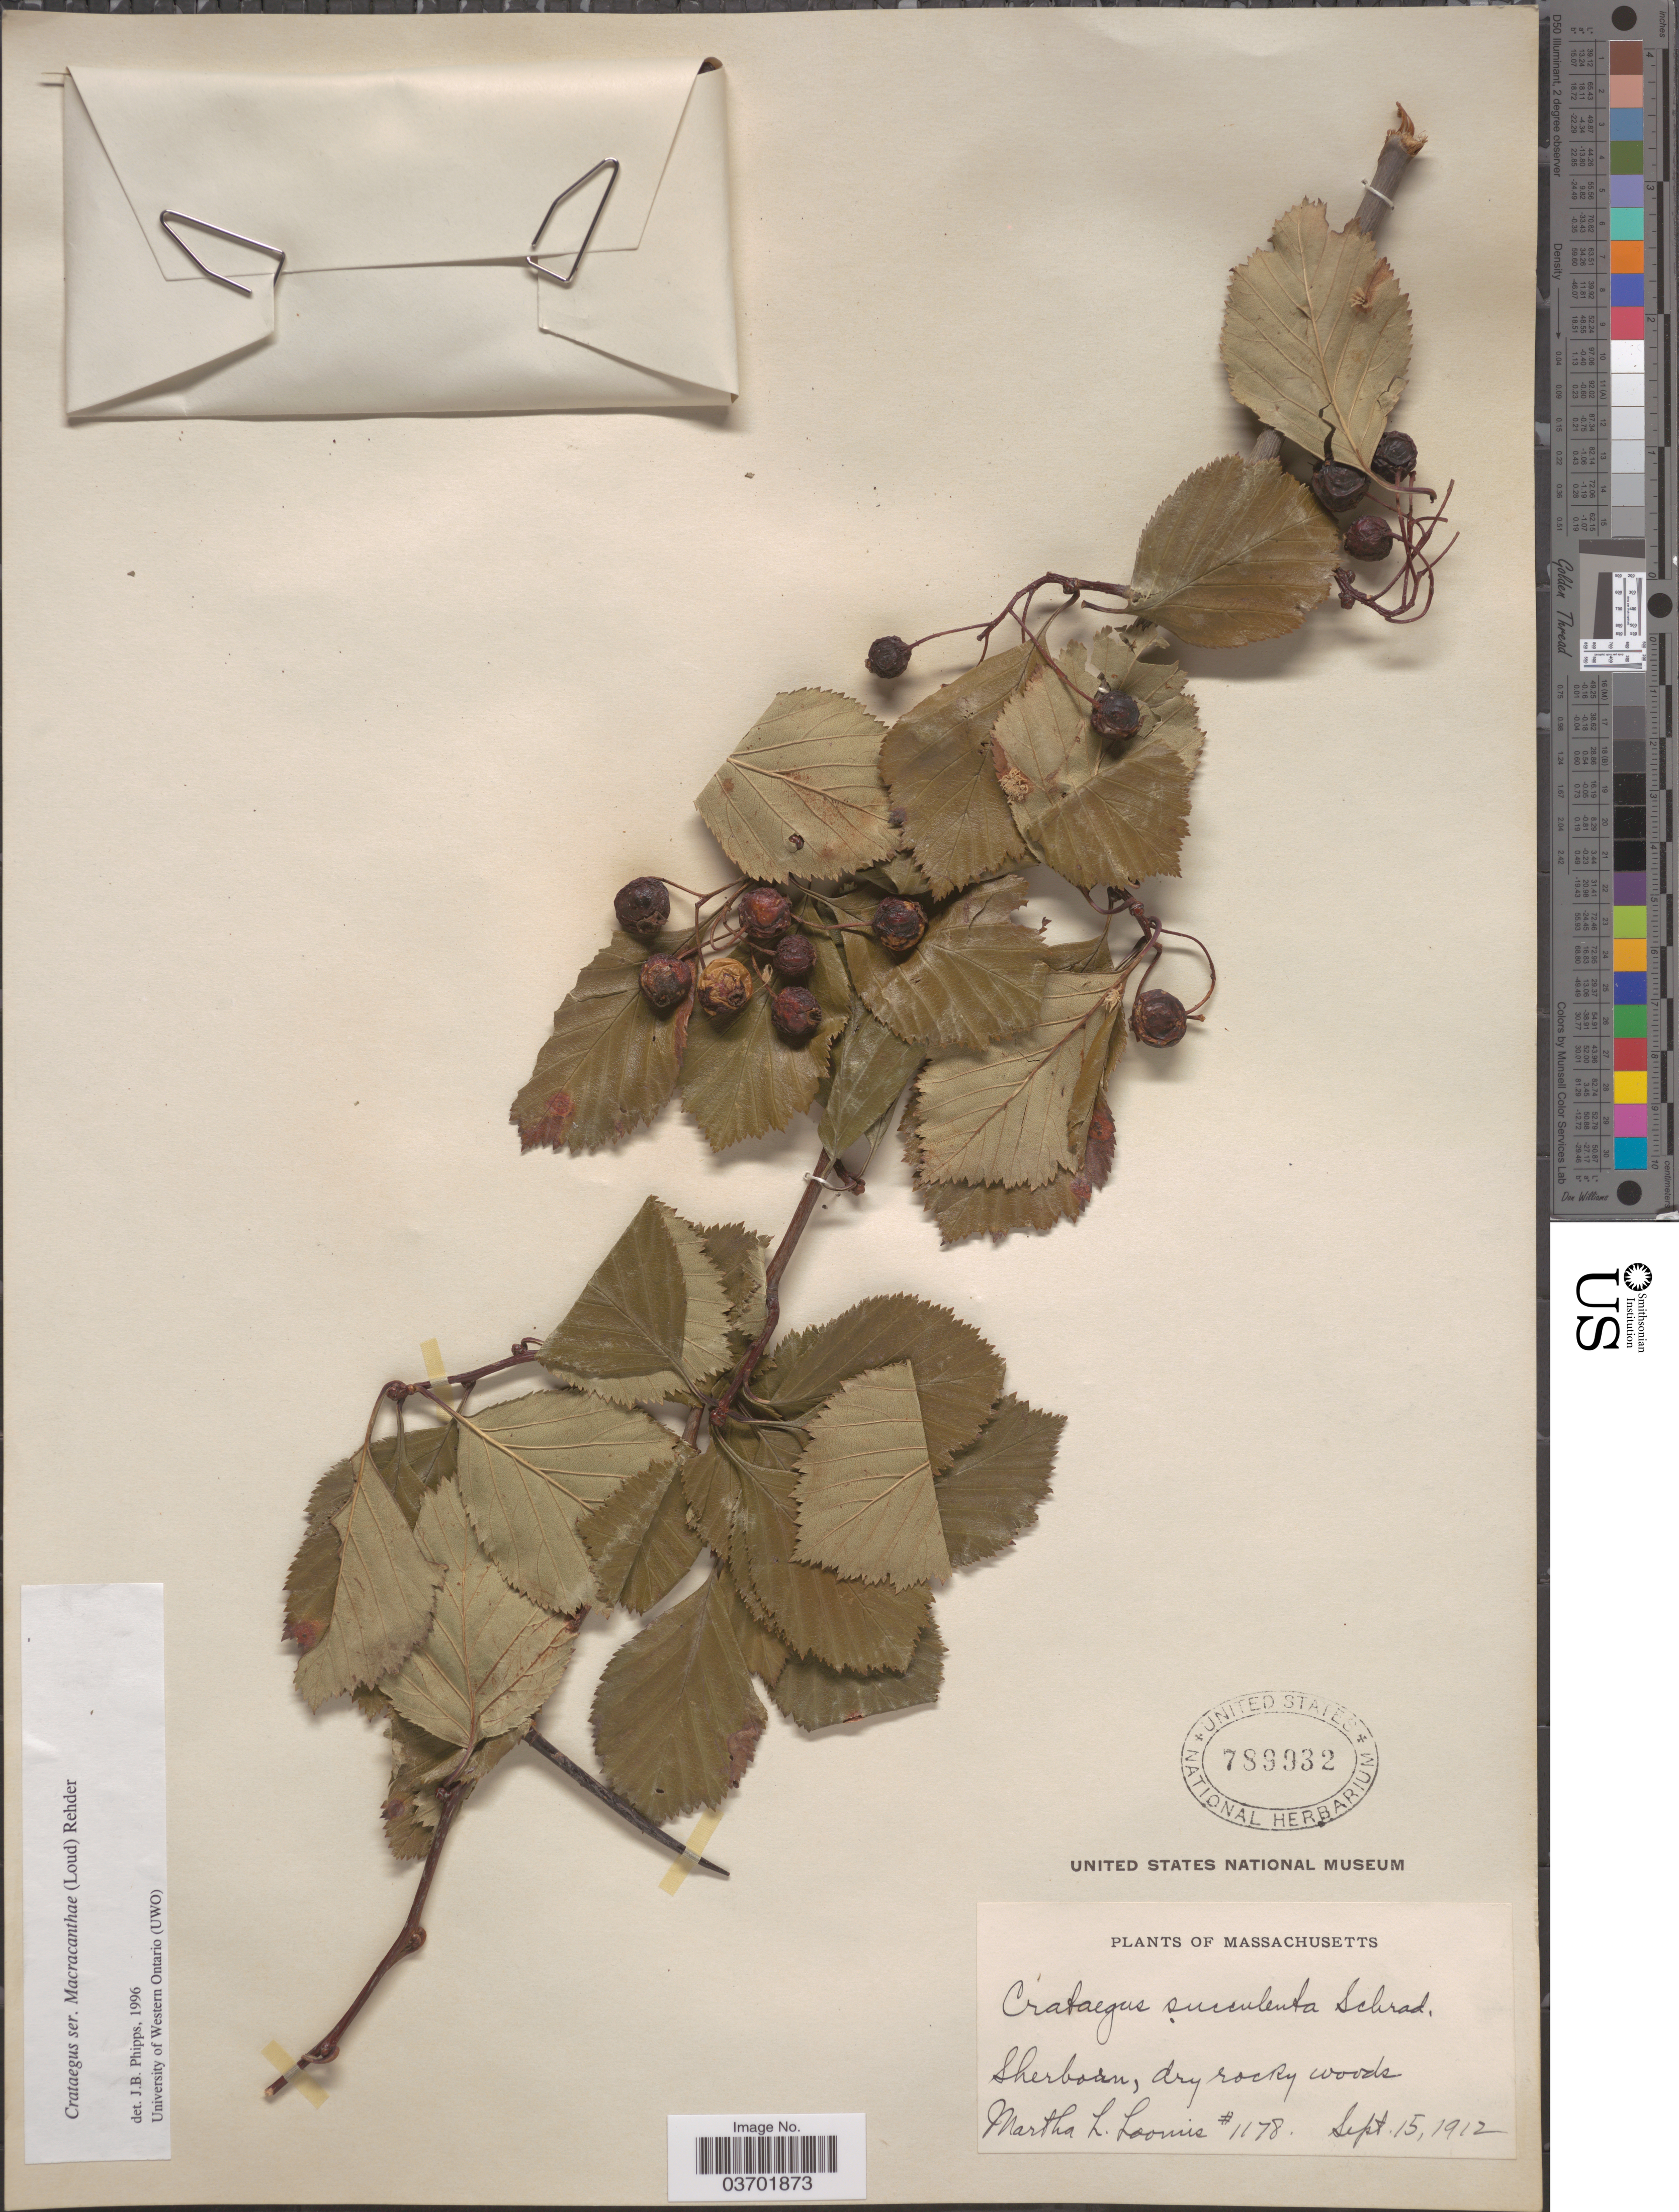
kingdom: Plantae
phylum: Tracheophyta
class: Magnoliopsida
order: Rosales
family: Rosaceae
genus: Crataegus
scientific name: Crataegus succulenta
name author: Schrad. ex Link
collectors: M. L. Loomis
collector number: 1178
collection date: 1912-09-15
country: United States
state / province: Massachusetts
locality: Sherborn.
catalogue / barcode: US 789932